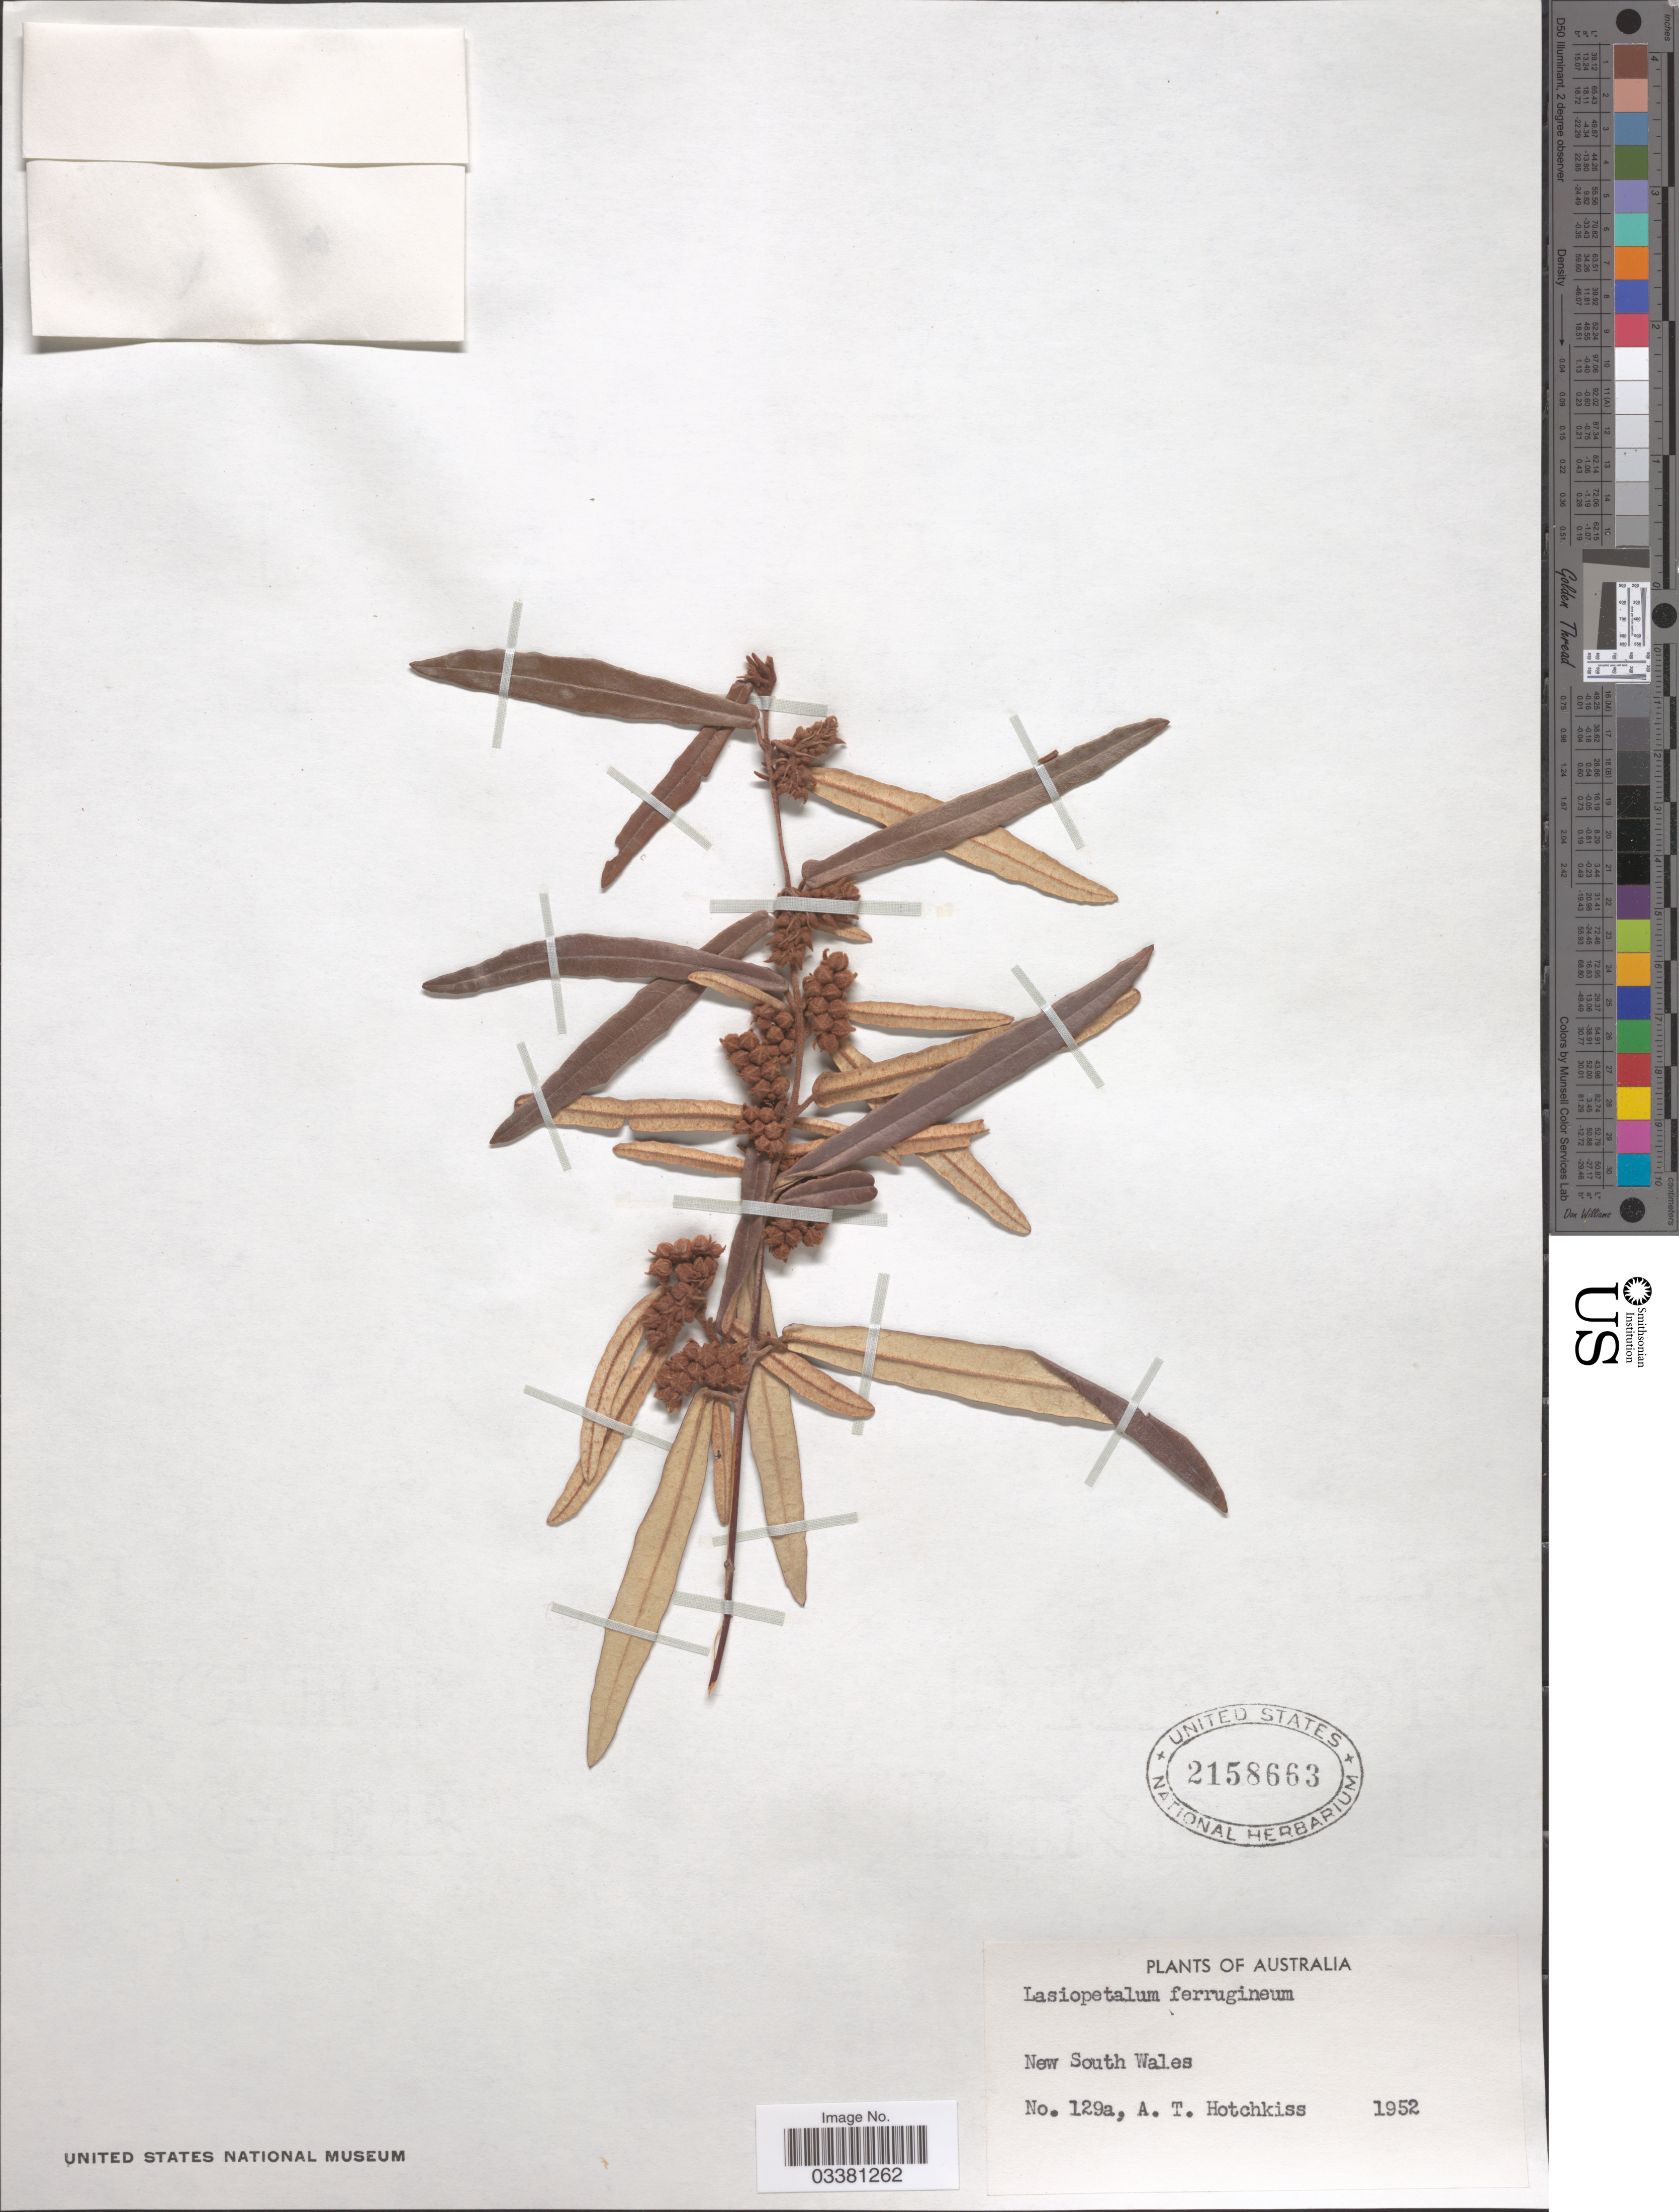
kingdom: Plantae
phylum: Tracheophyta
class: Magnoliopsida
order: Malvales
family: Malvaceae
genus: Lasiopetalum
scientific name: Lasiopetalum ferrugineum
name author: Sm. ex Andrews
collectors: A. Hotchkiss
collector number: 129a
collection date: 1952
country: Australia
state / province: New South Wales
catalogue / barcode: US 2158663